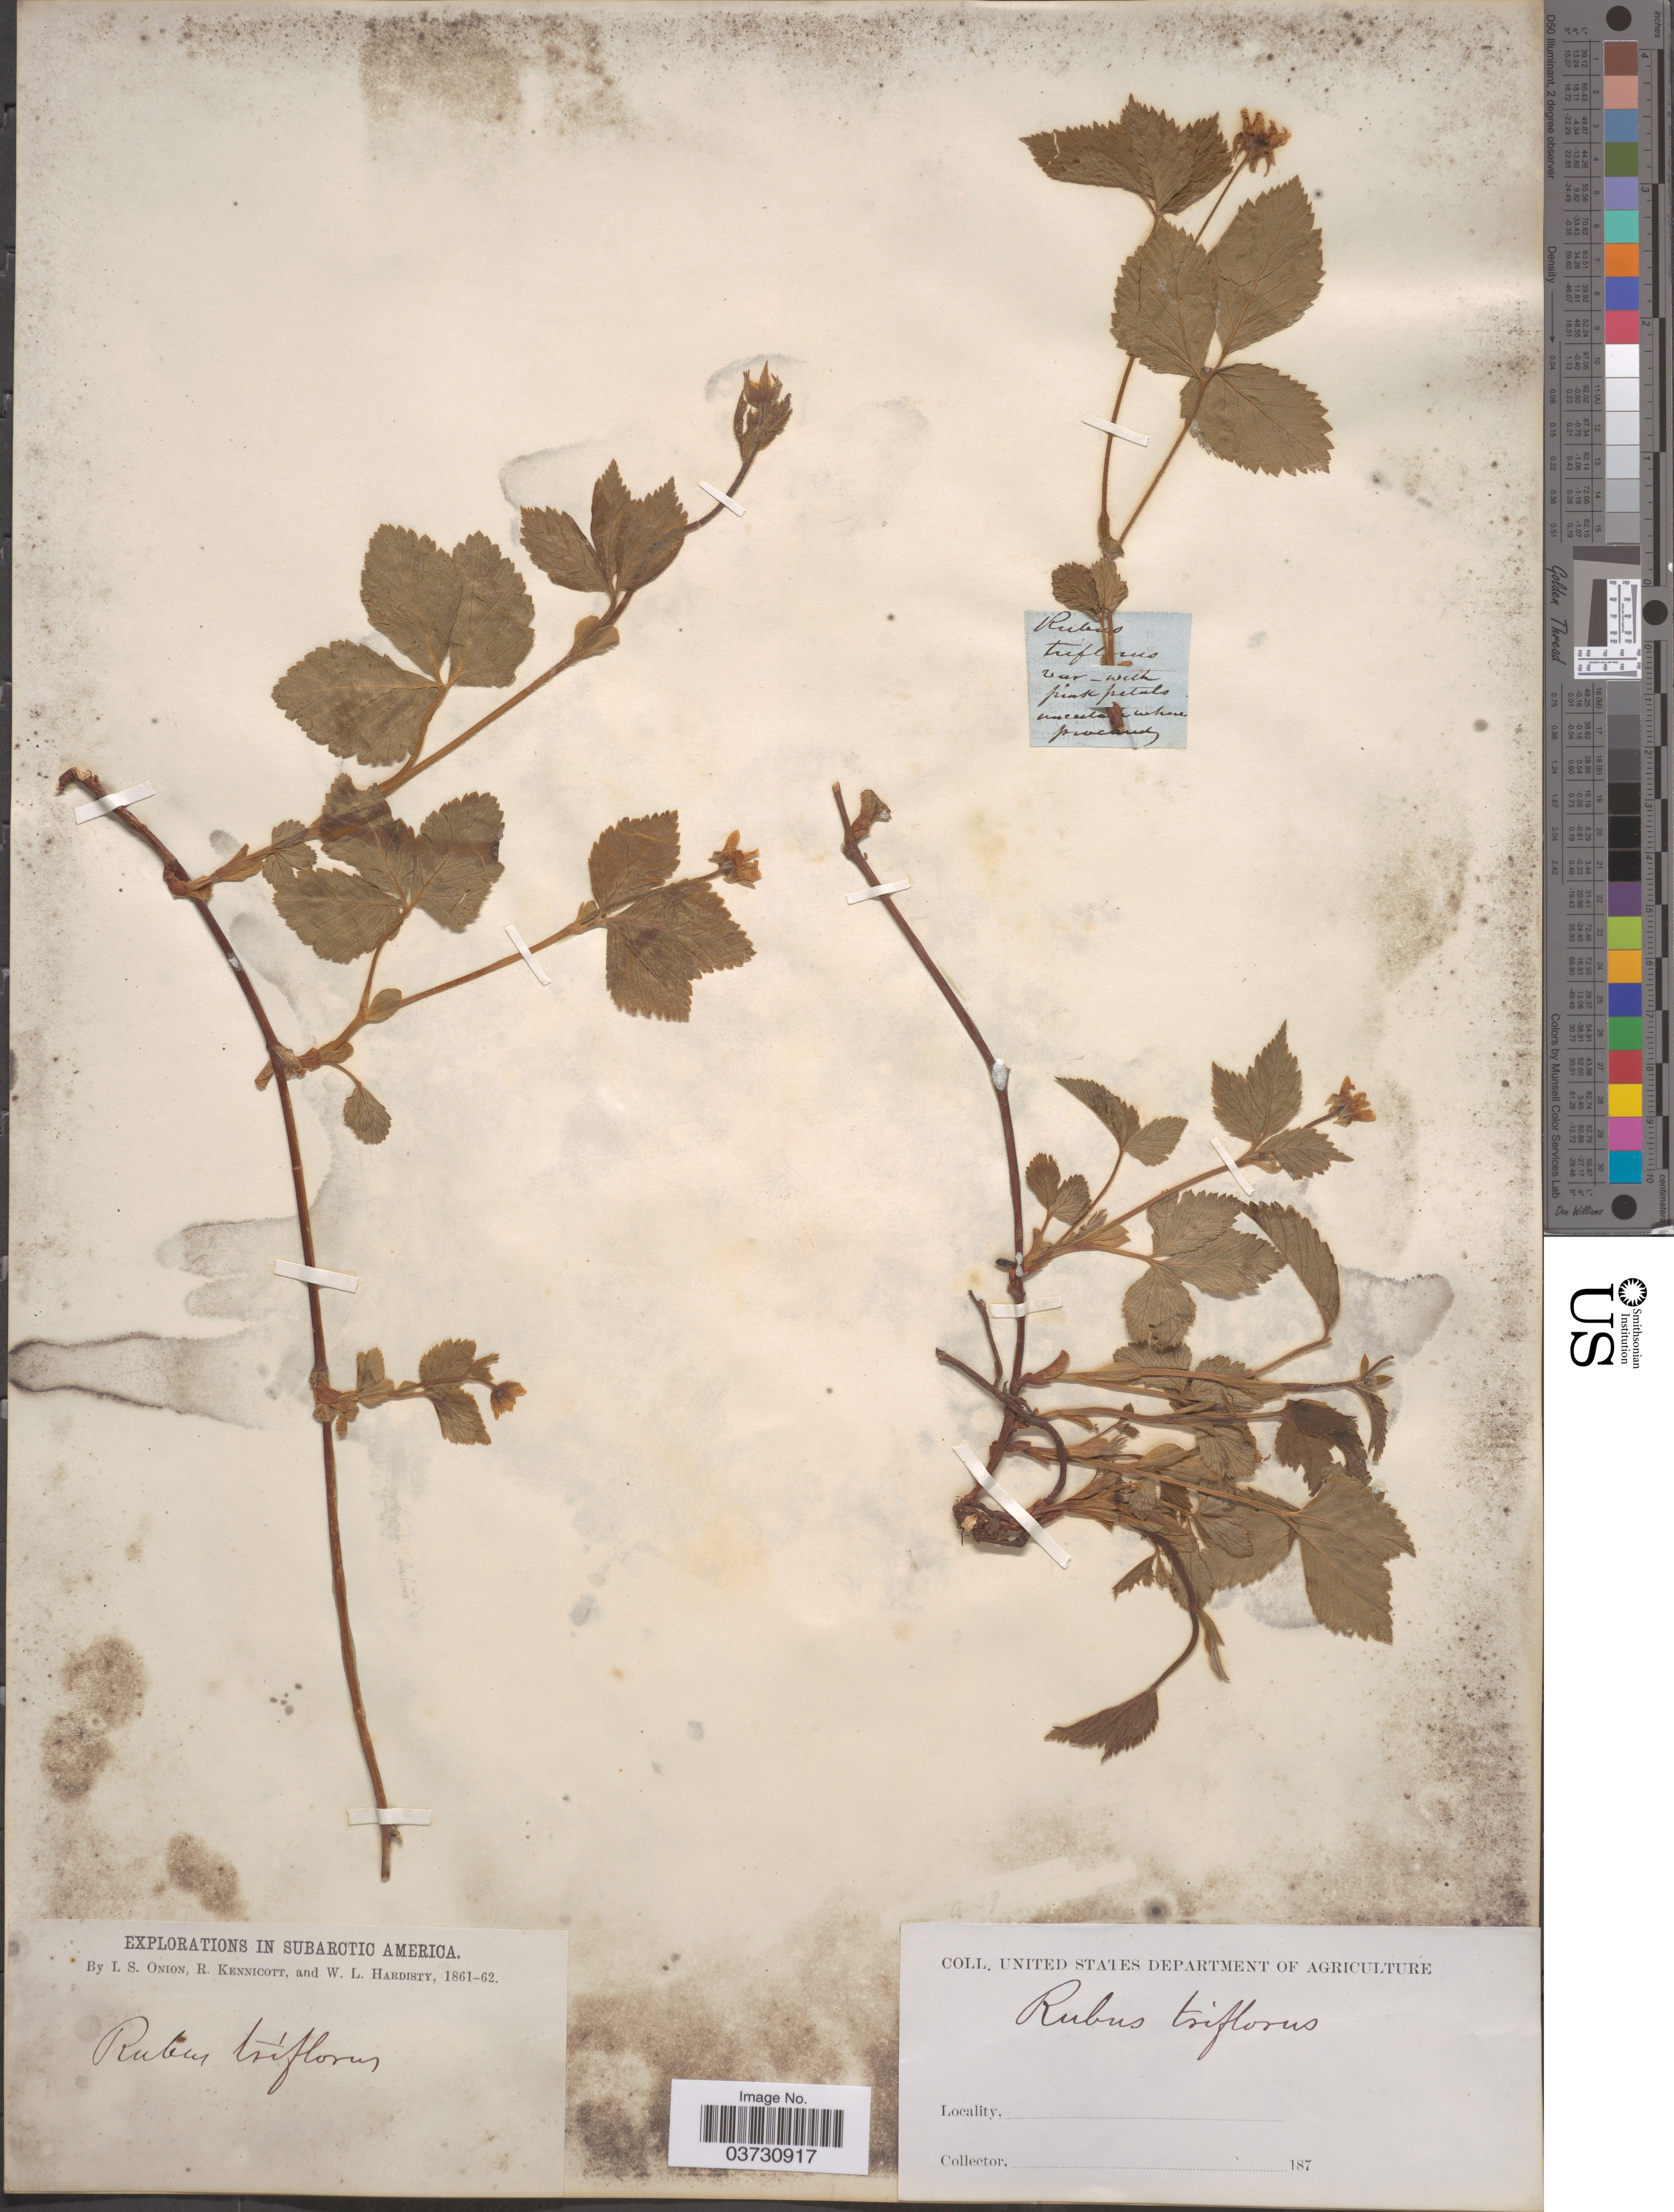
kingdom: Plantae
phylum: Tracheophyta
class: Magnoliopsida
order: Rosales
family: Rosaceae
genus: Rubus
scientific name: Rubus pubescens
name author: Raf.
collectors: L. Onion, R. Kennicott & W. Hardisty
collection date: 1861/1862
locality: Subarctic America.